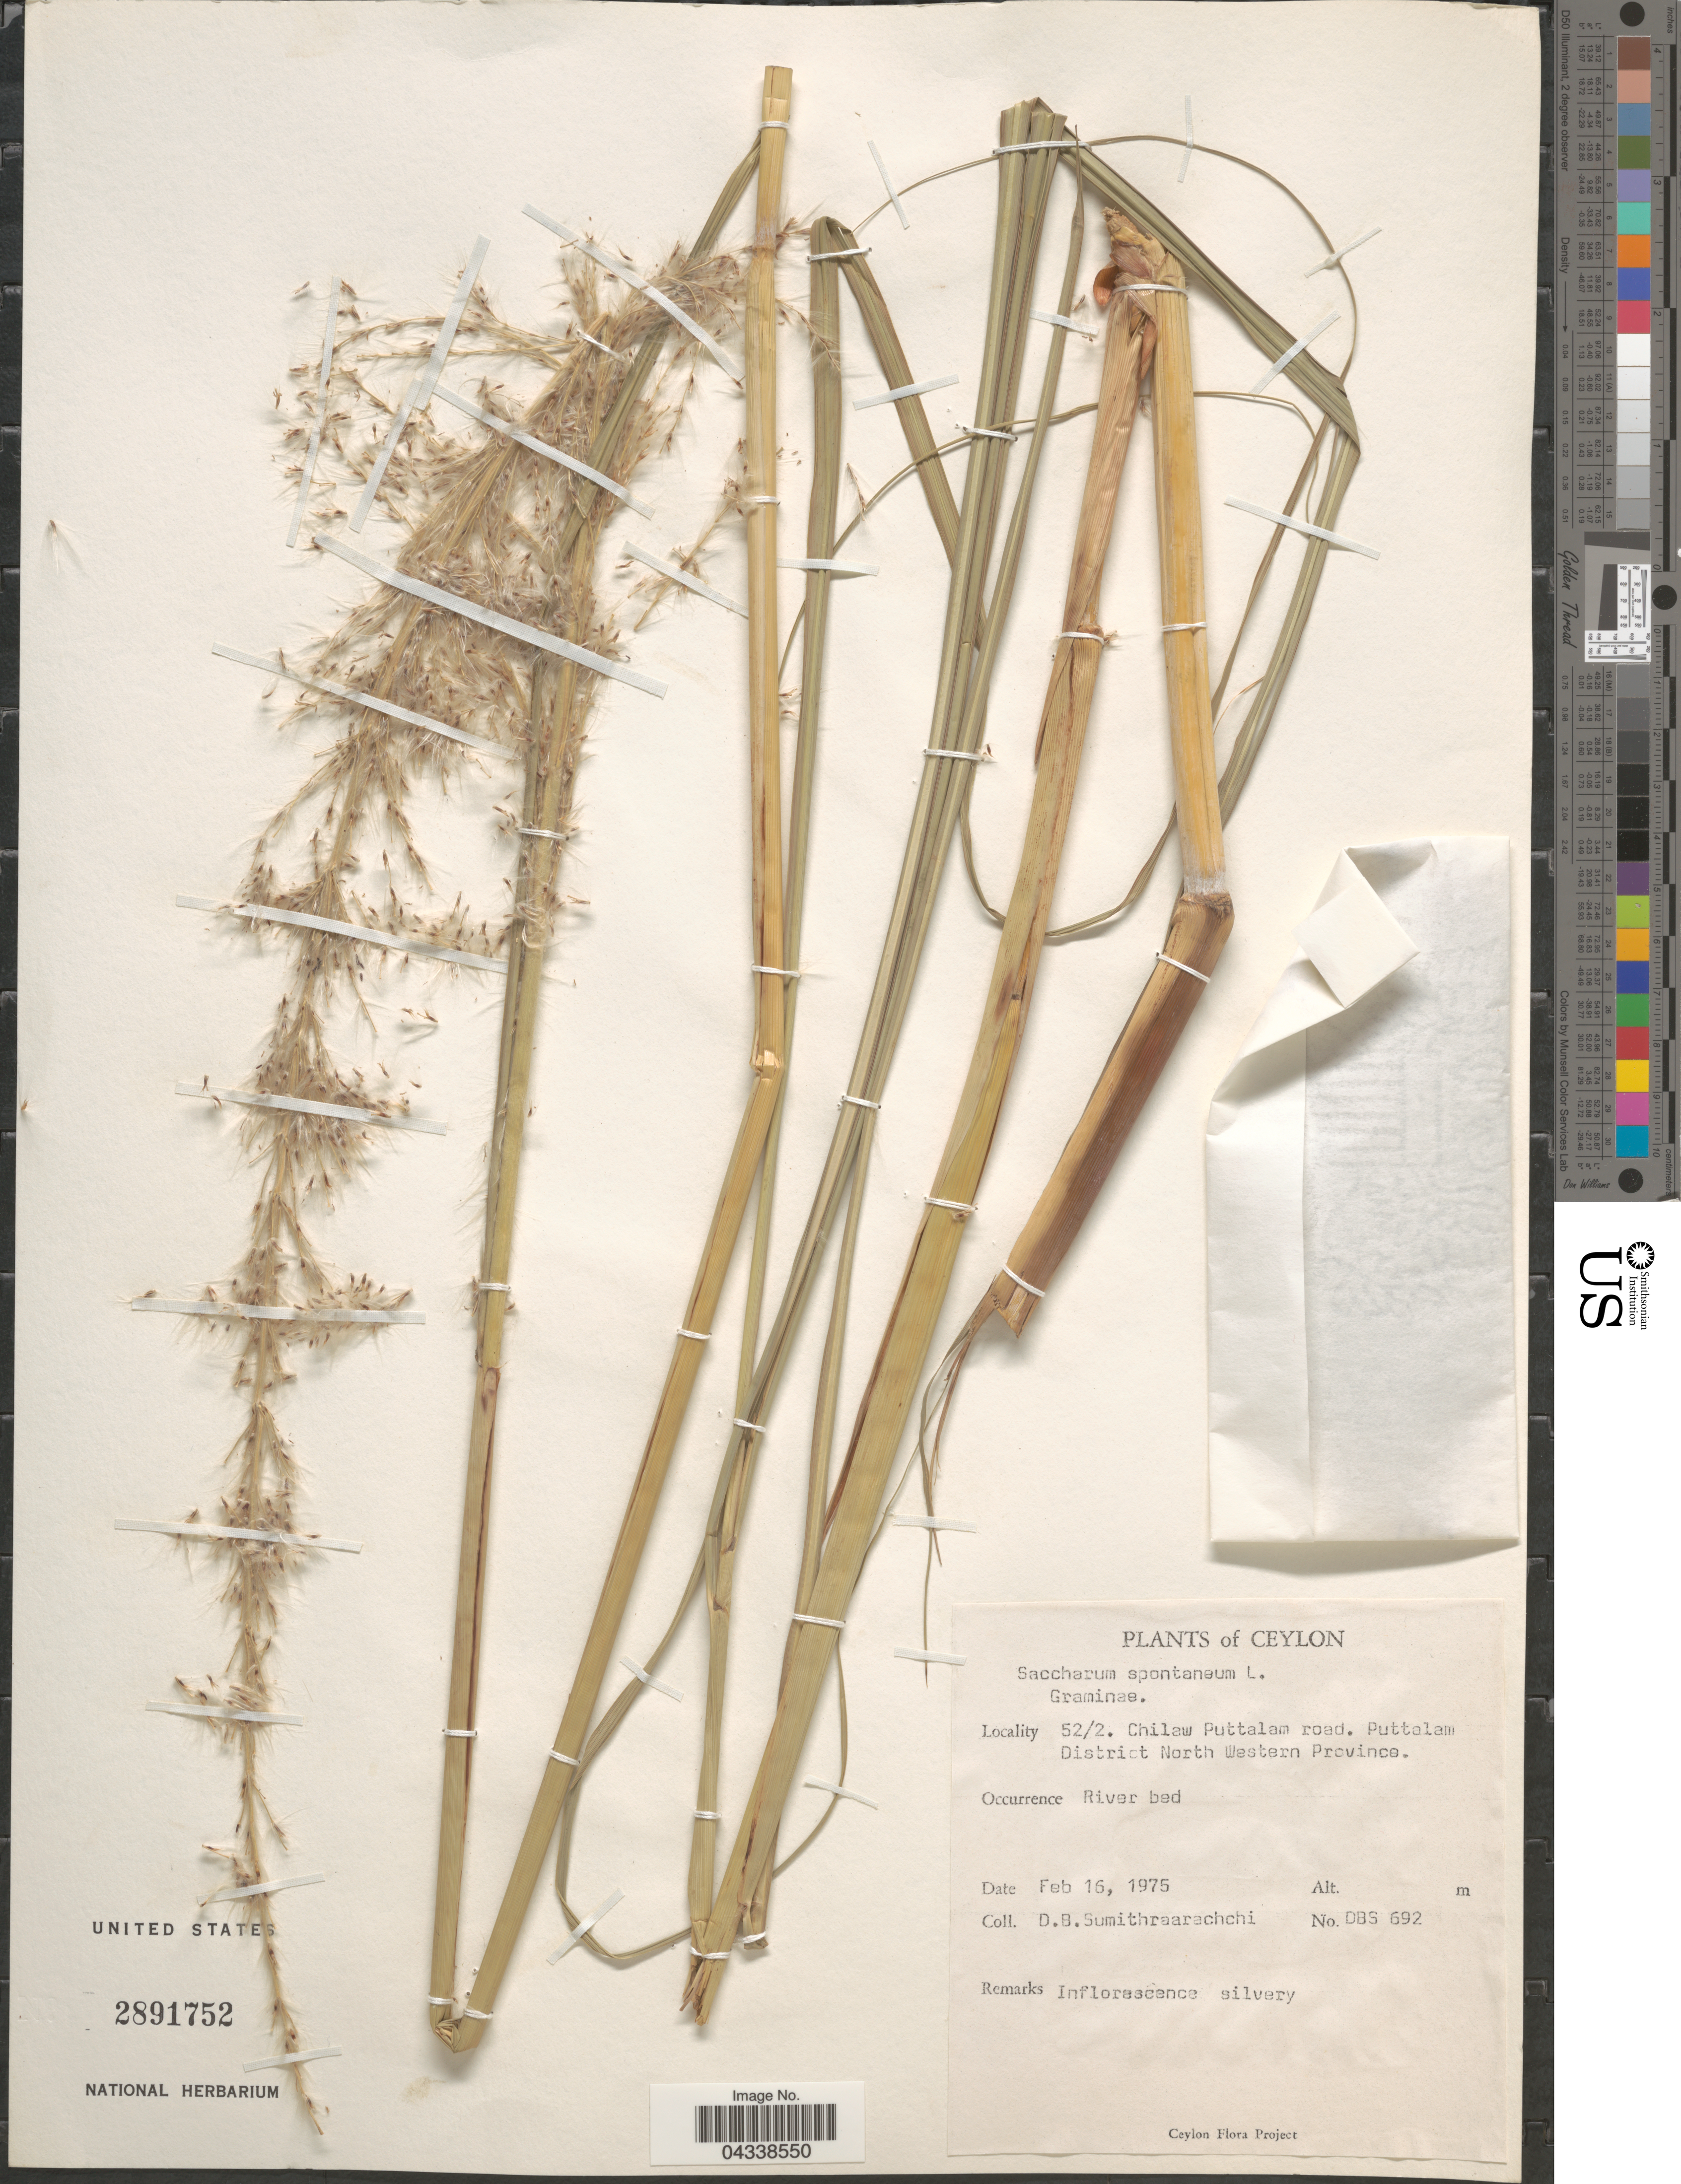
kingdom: Plantae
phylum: Tracheophyta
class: Liliopsida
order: Poales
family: Poaceae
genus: Saccharum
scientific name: Saccharum spontaneum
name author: L.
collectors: D. B. Sumithraarachchi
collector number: DBS 692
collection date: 1975-02-16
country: Sri Lanka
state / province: North Western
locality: Ceylon. 52/2. Chilaw Puttalam road. Puttalam District North Western Province.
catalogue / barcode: US 2891752